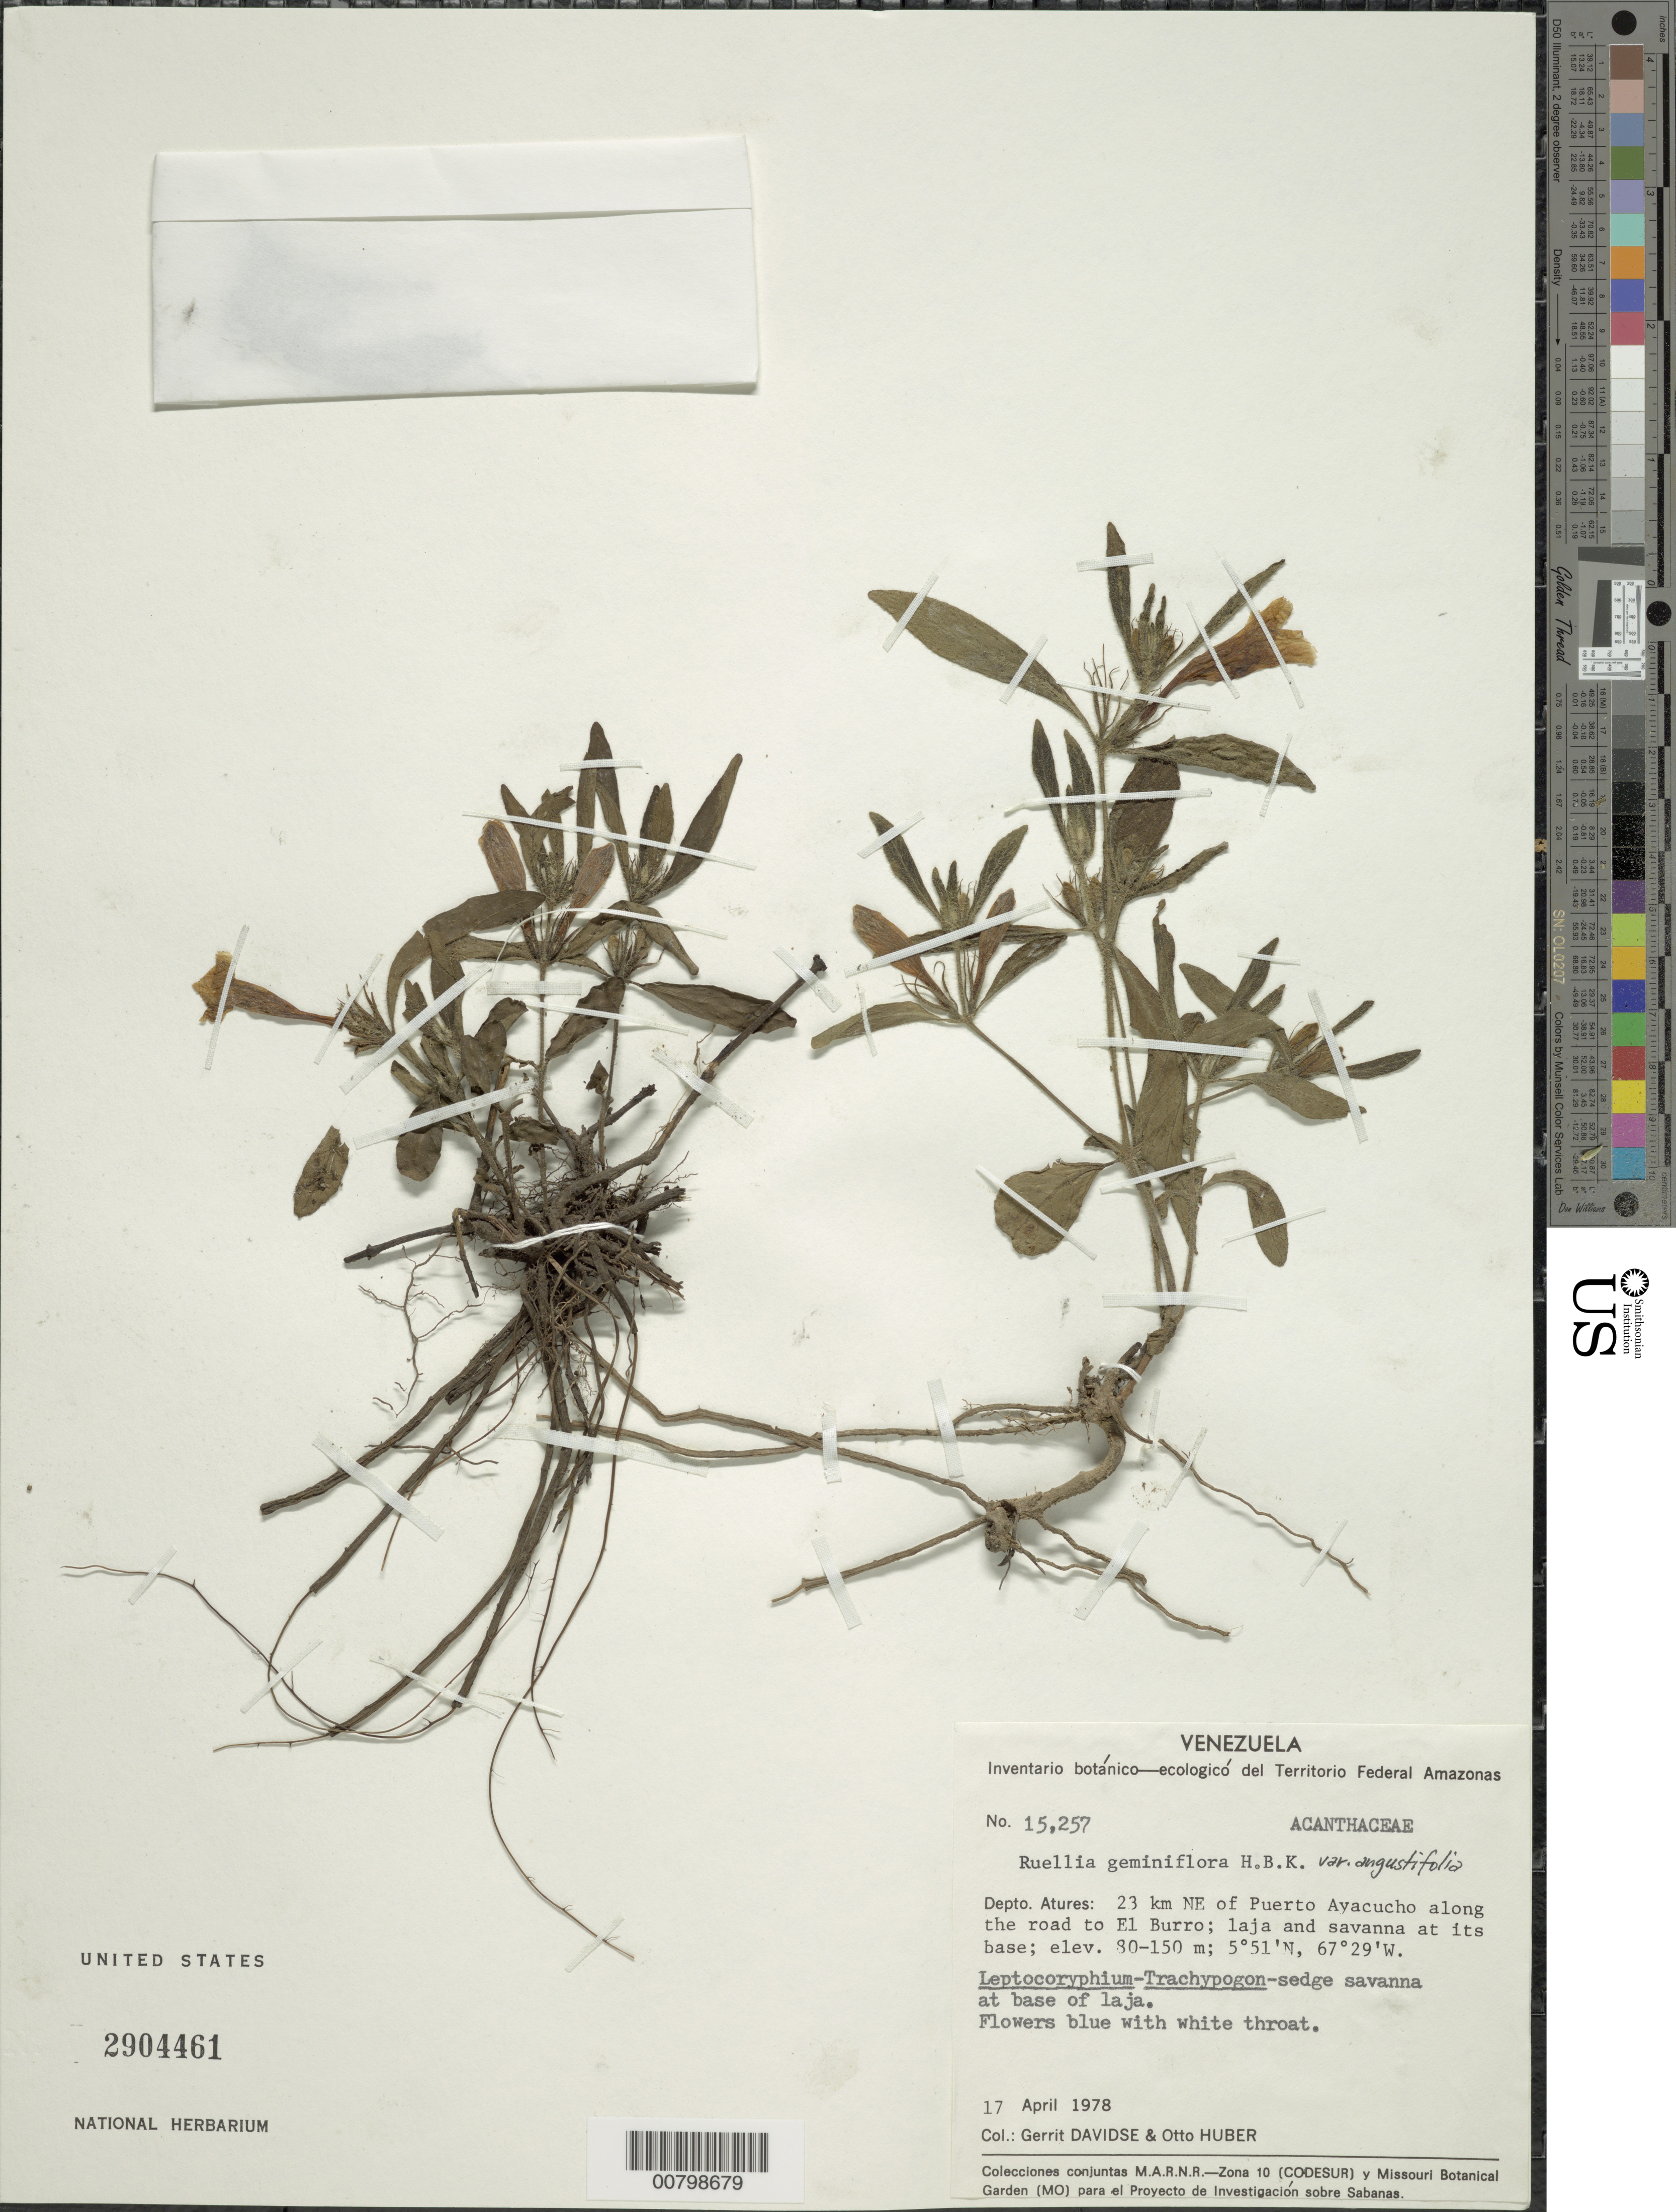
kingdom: Plantae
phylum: Tracheophyta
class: Magnoliopsida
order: Lamiales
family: Acanthaceae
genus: Ruellia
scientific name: Ruellia geminiflora var. angustifolia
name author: (Nees) Griseb.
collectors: G. Davidse & O. Huber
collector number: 15257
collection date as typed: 17-Apr-78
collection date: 1978-04-17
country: Venezuela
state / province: Amazonas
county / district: Atures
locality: Puerto Ayacucho, 23 km NE of, on road to El Burro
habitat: Leptocoryphium-Trachypogon-sedge savanna at base of laja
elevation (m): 80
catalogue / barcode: US 2904461